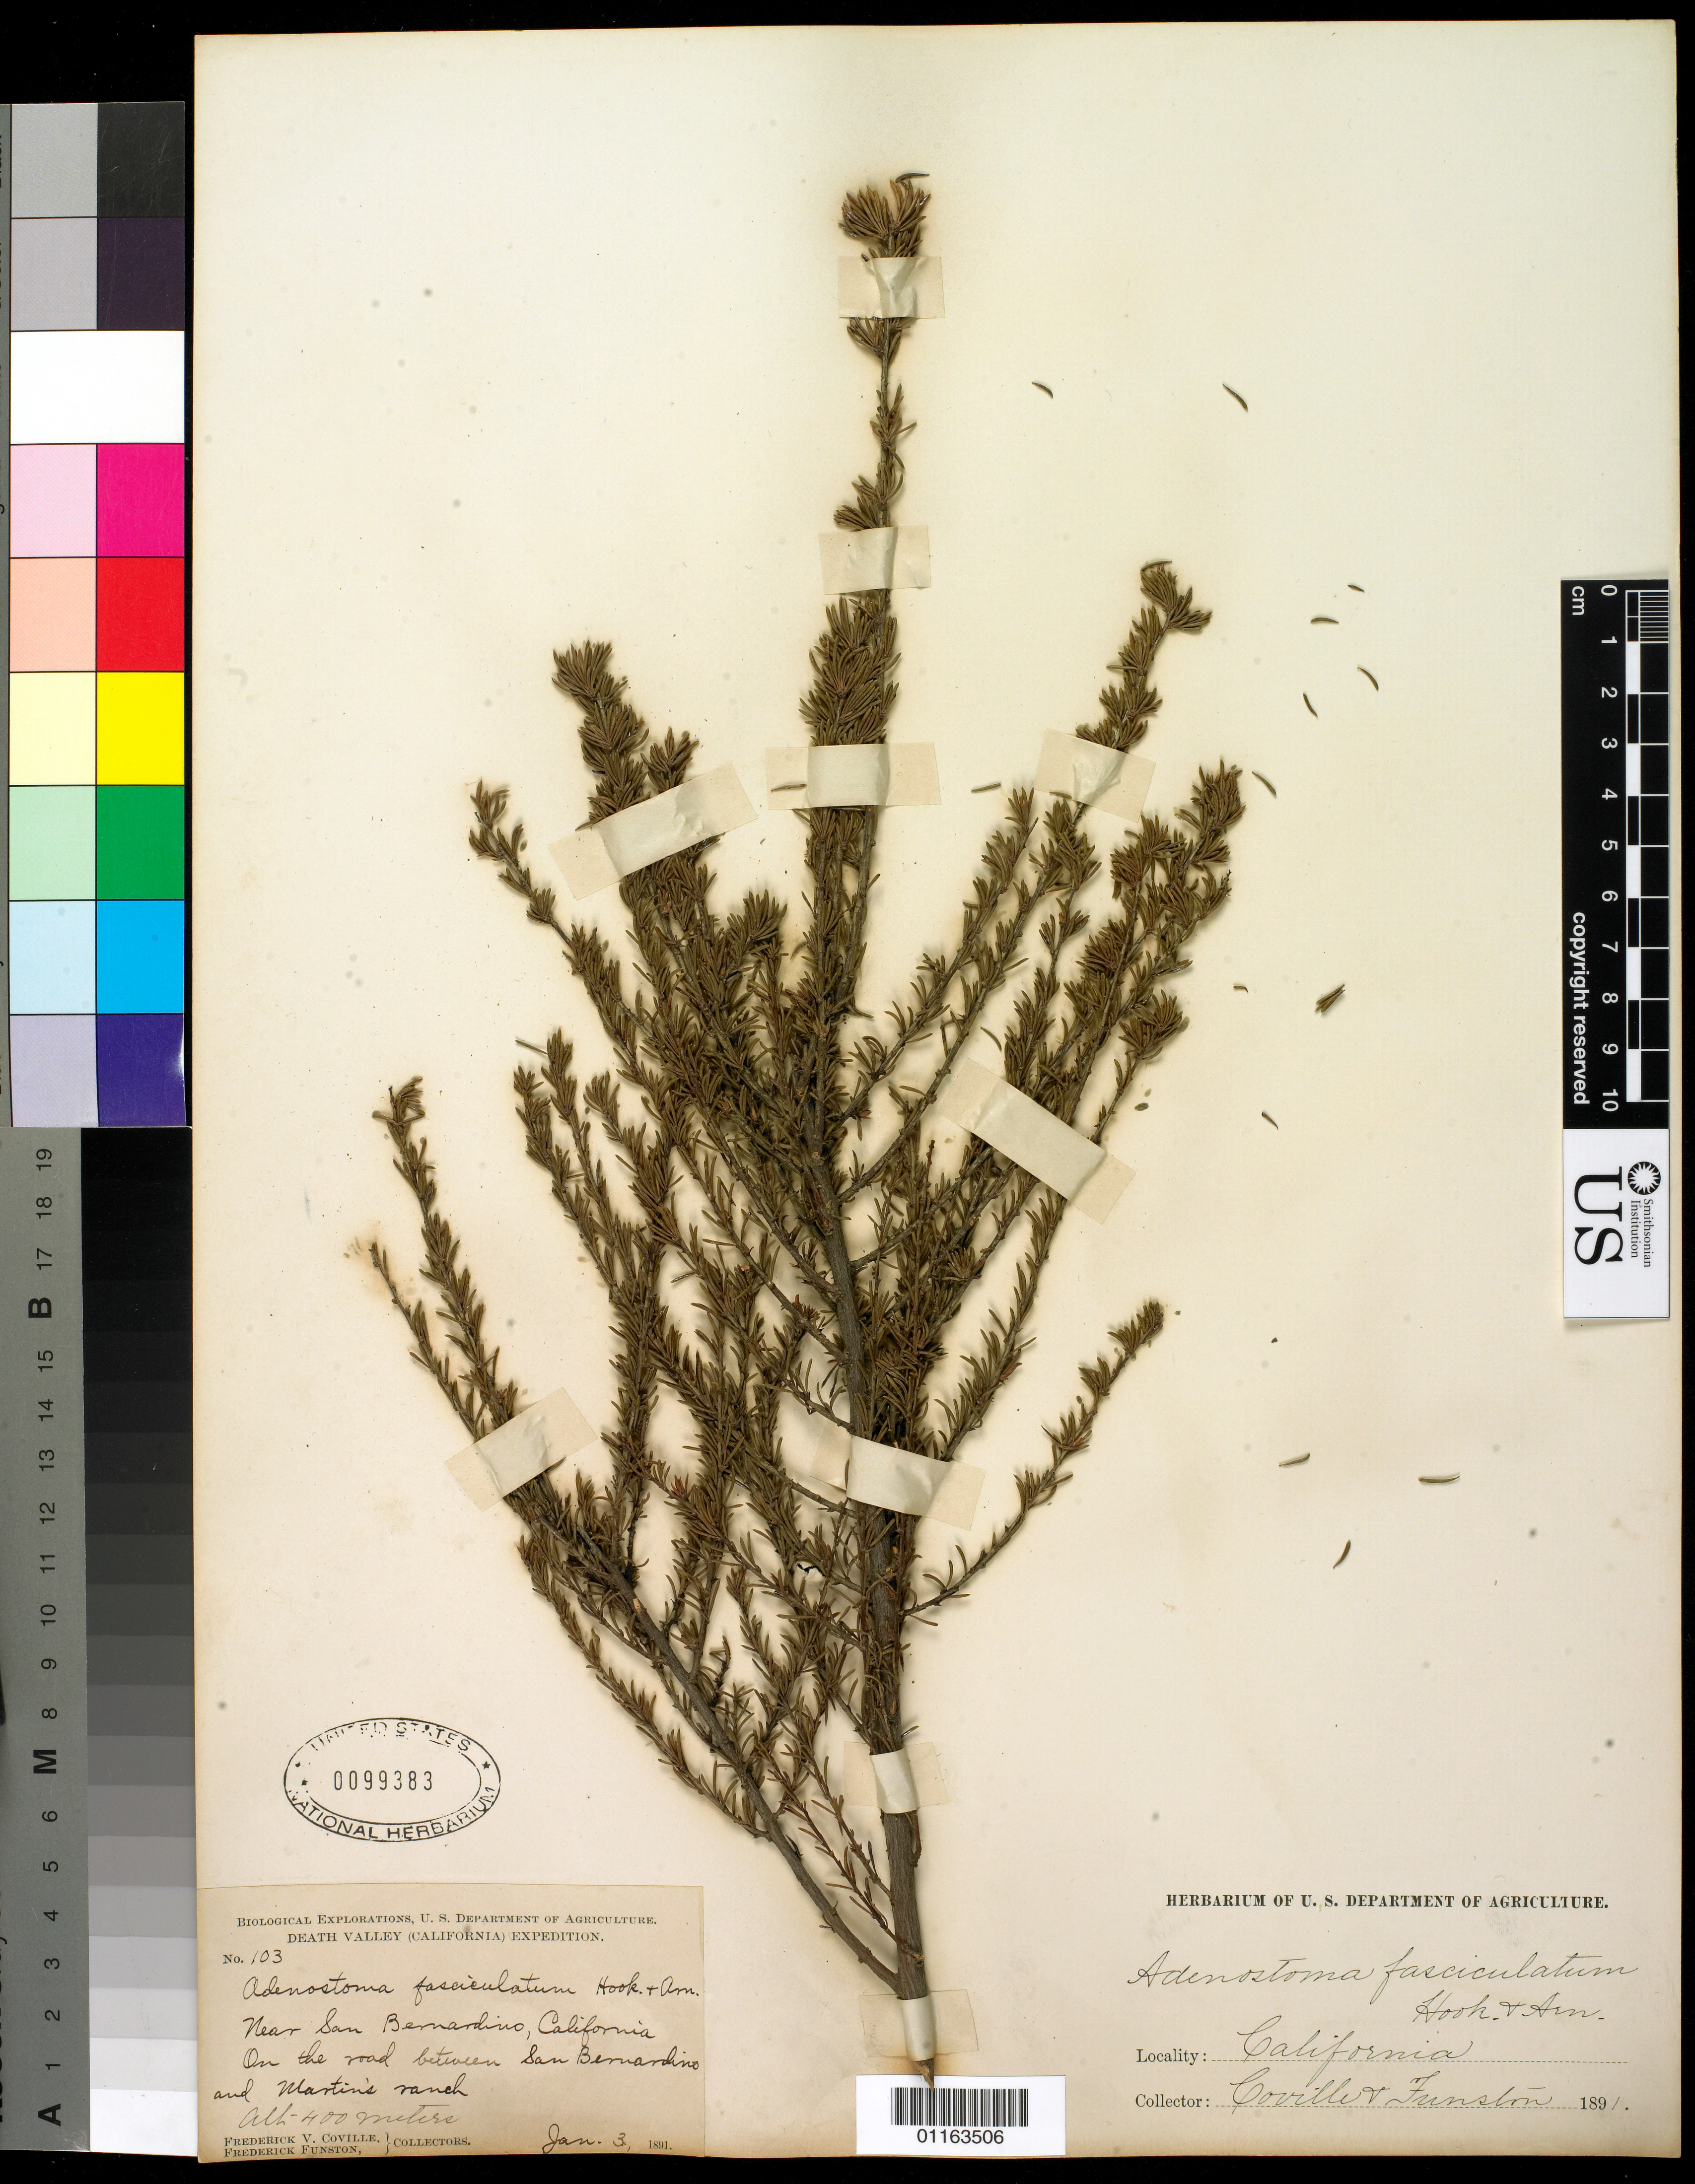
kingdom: Plantae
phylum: Tracheophyta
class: Magnoliopsida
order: Rosales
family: Rosaceae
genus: Adenostoma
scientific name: Adenostoma fasciculatum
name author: Hook. & Arn.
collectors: F. V. Coville & F. Funston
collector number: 103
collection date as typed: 03 Jan 1891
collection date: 1891-01-03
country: United States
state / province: California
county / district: San Bernardino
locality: Near San Bernardino, on the road between San Bernardino and Martin's Ranch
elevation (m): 400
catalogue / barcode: US 99383